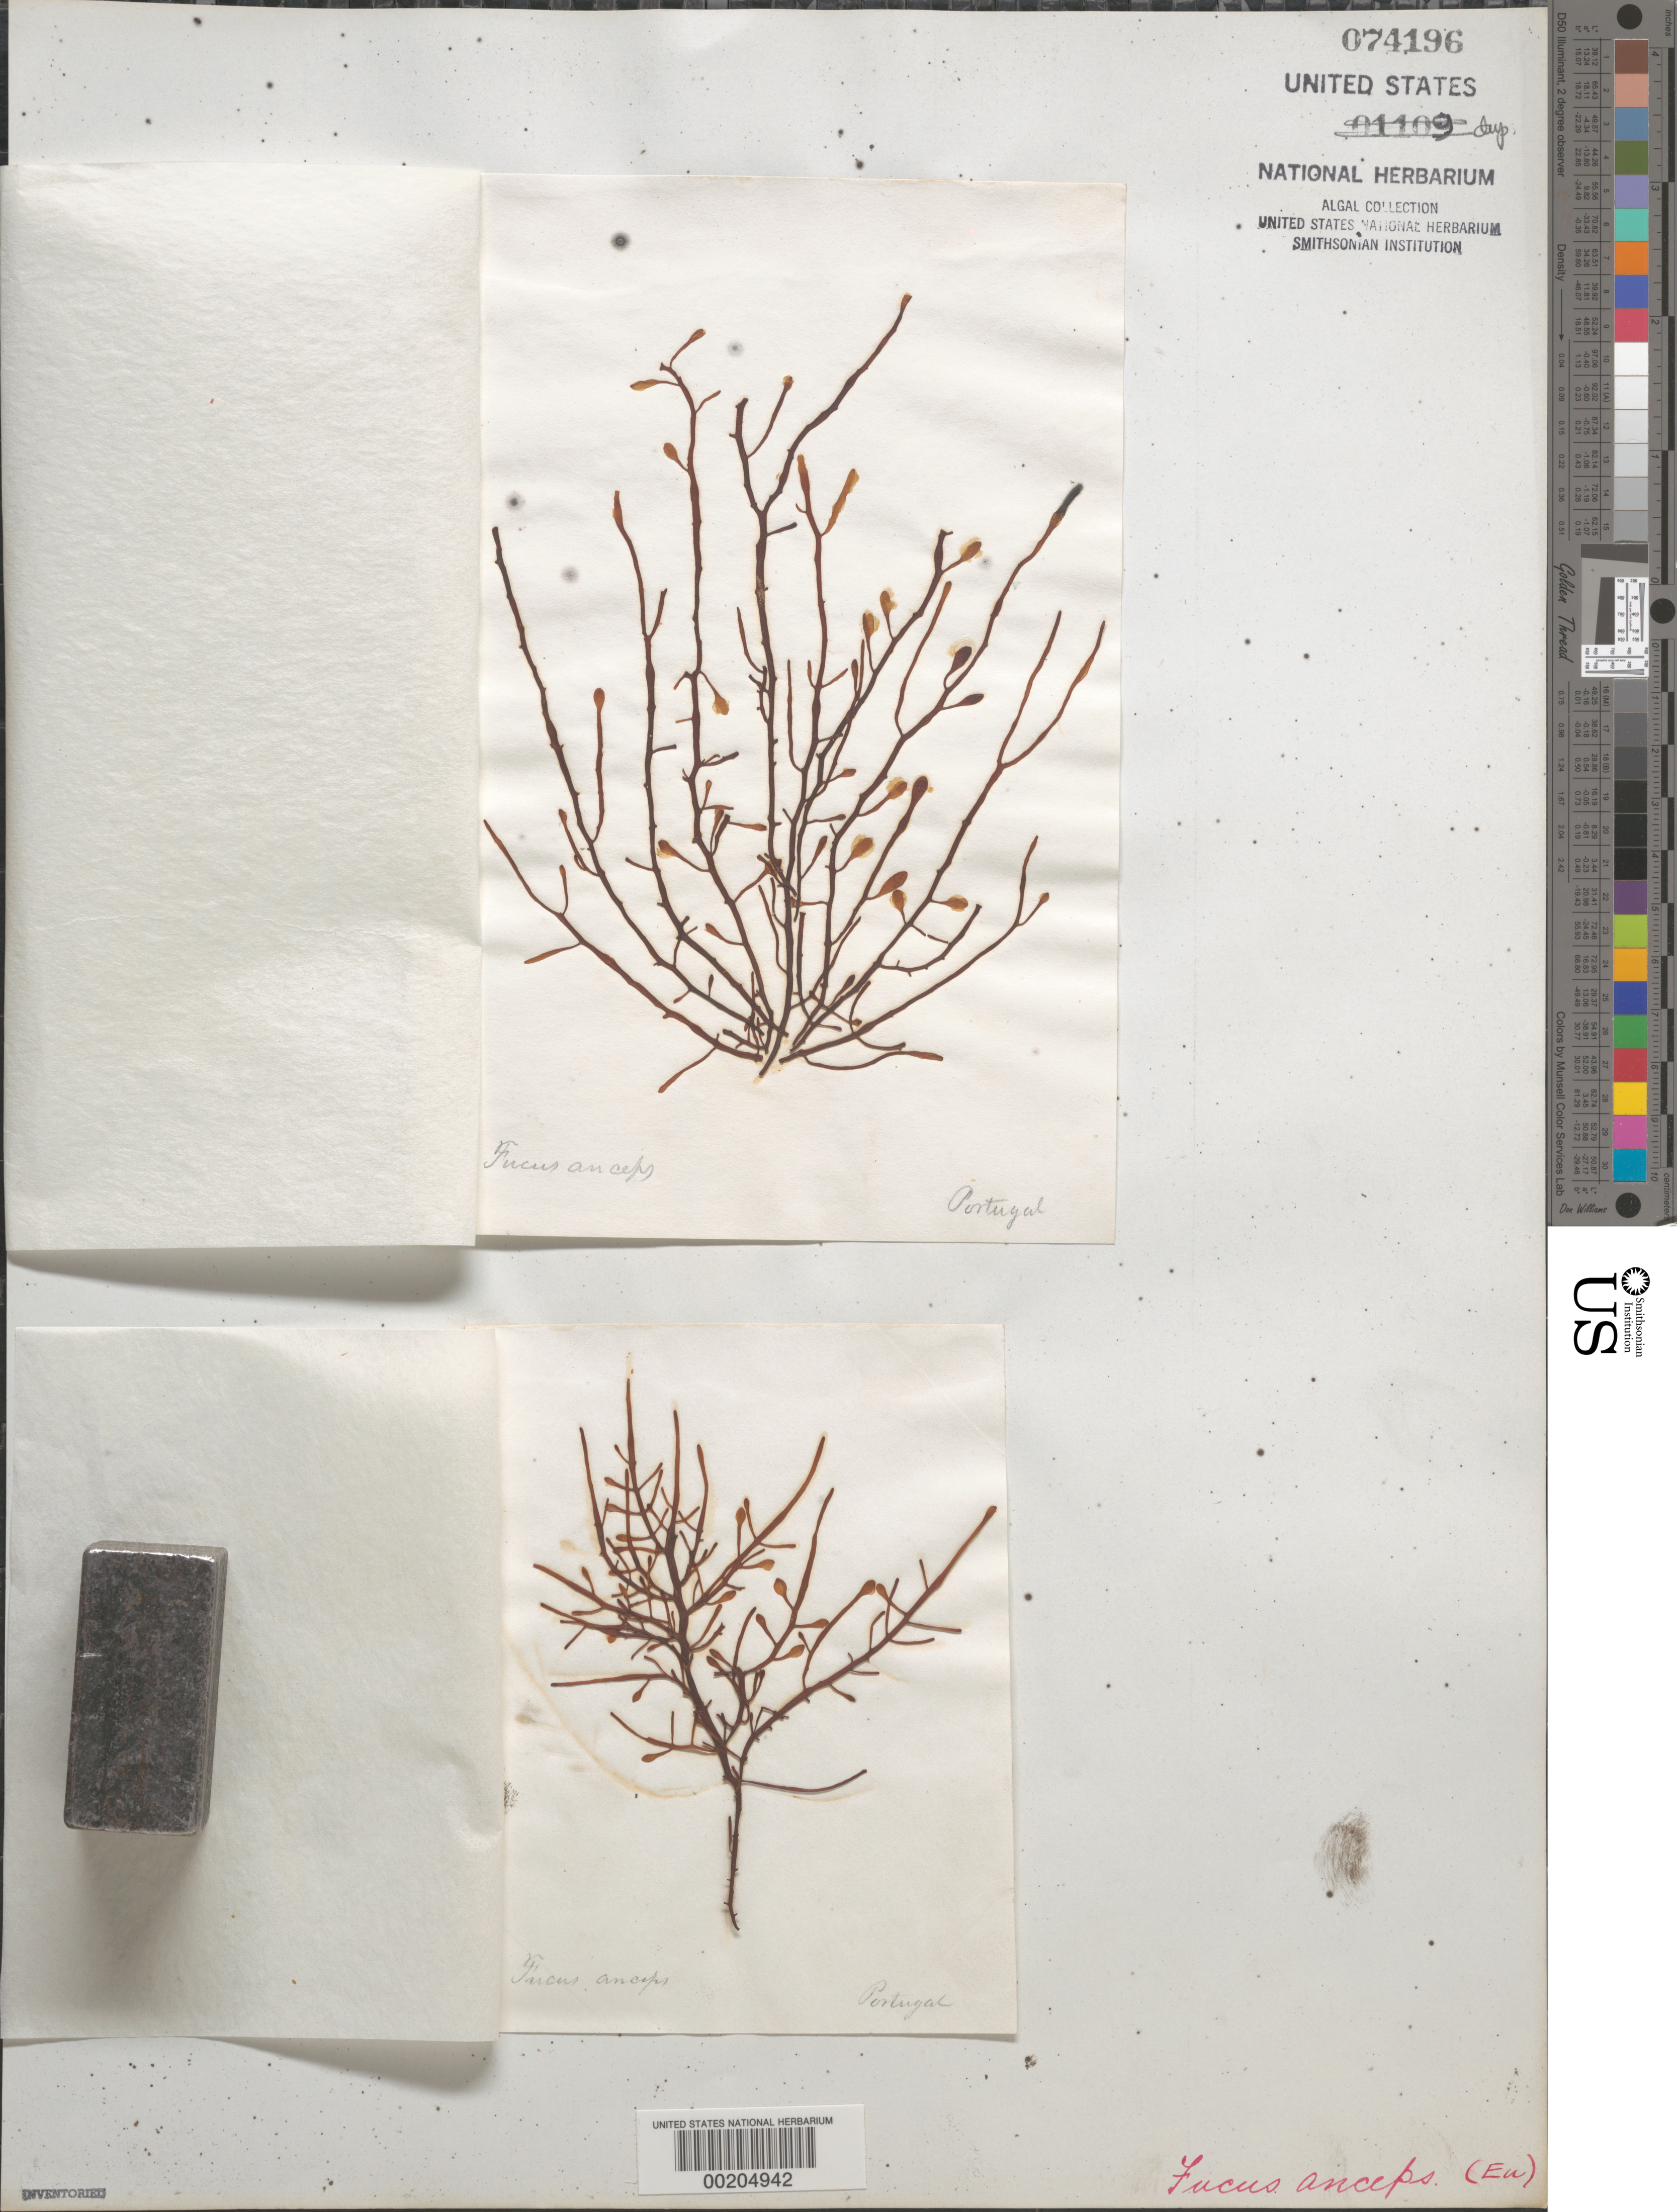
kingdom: Chromista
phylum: Ochrophyta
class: Phaeophyceae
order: Fucales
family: Fucaceae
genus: Fucus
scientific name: Fucus distichus subsp. anceps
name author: (Ward ex Harvey & Carruth.) H.T. Powell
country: Portugal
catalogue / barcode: US 74196